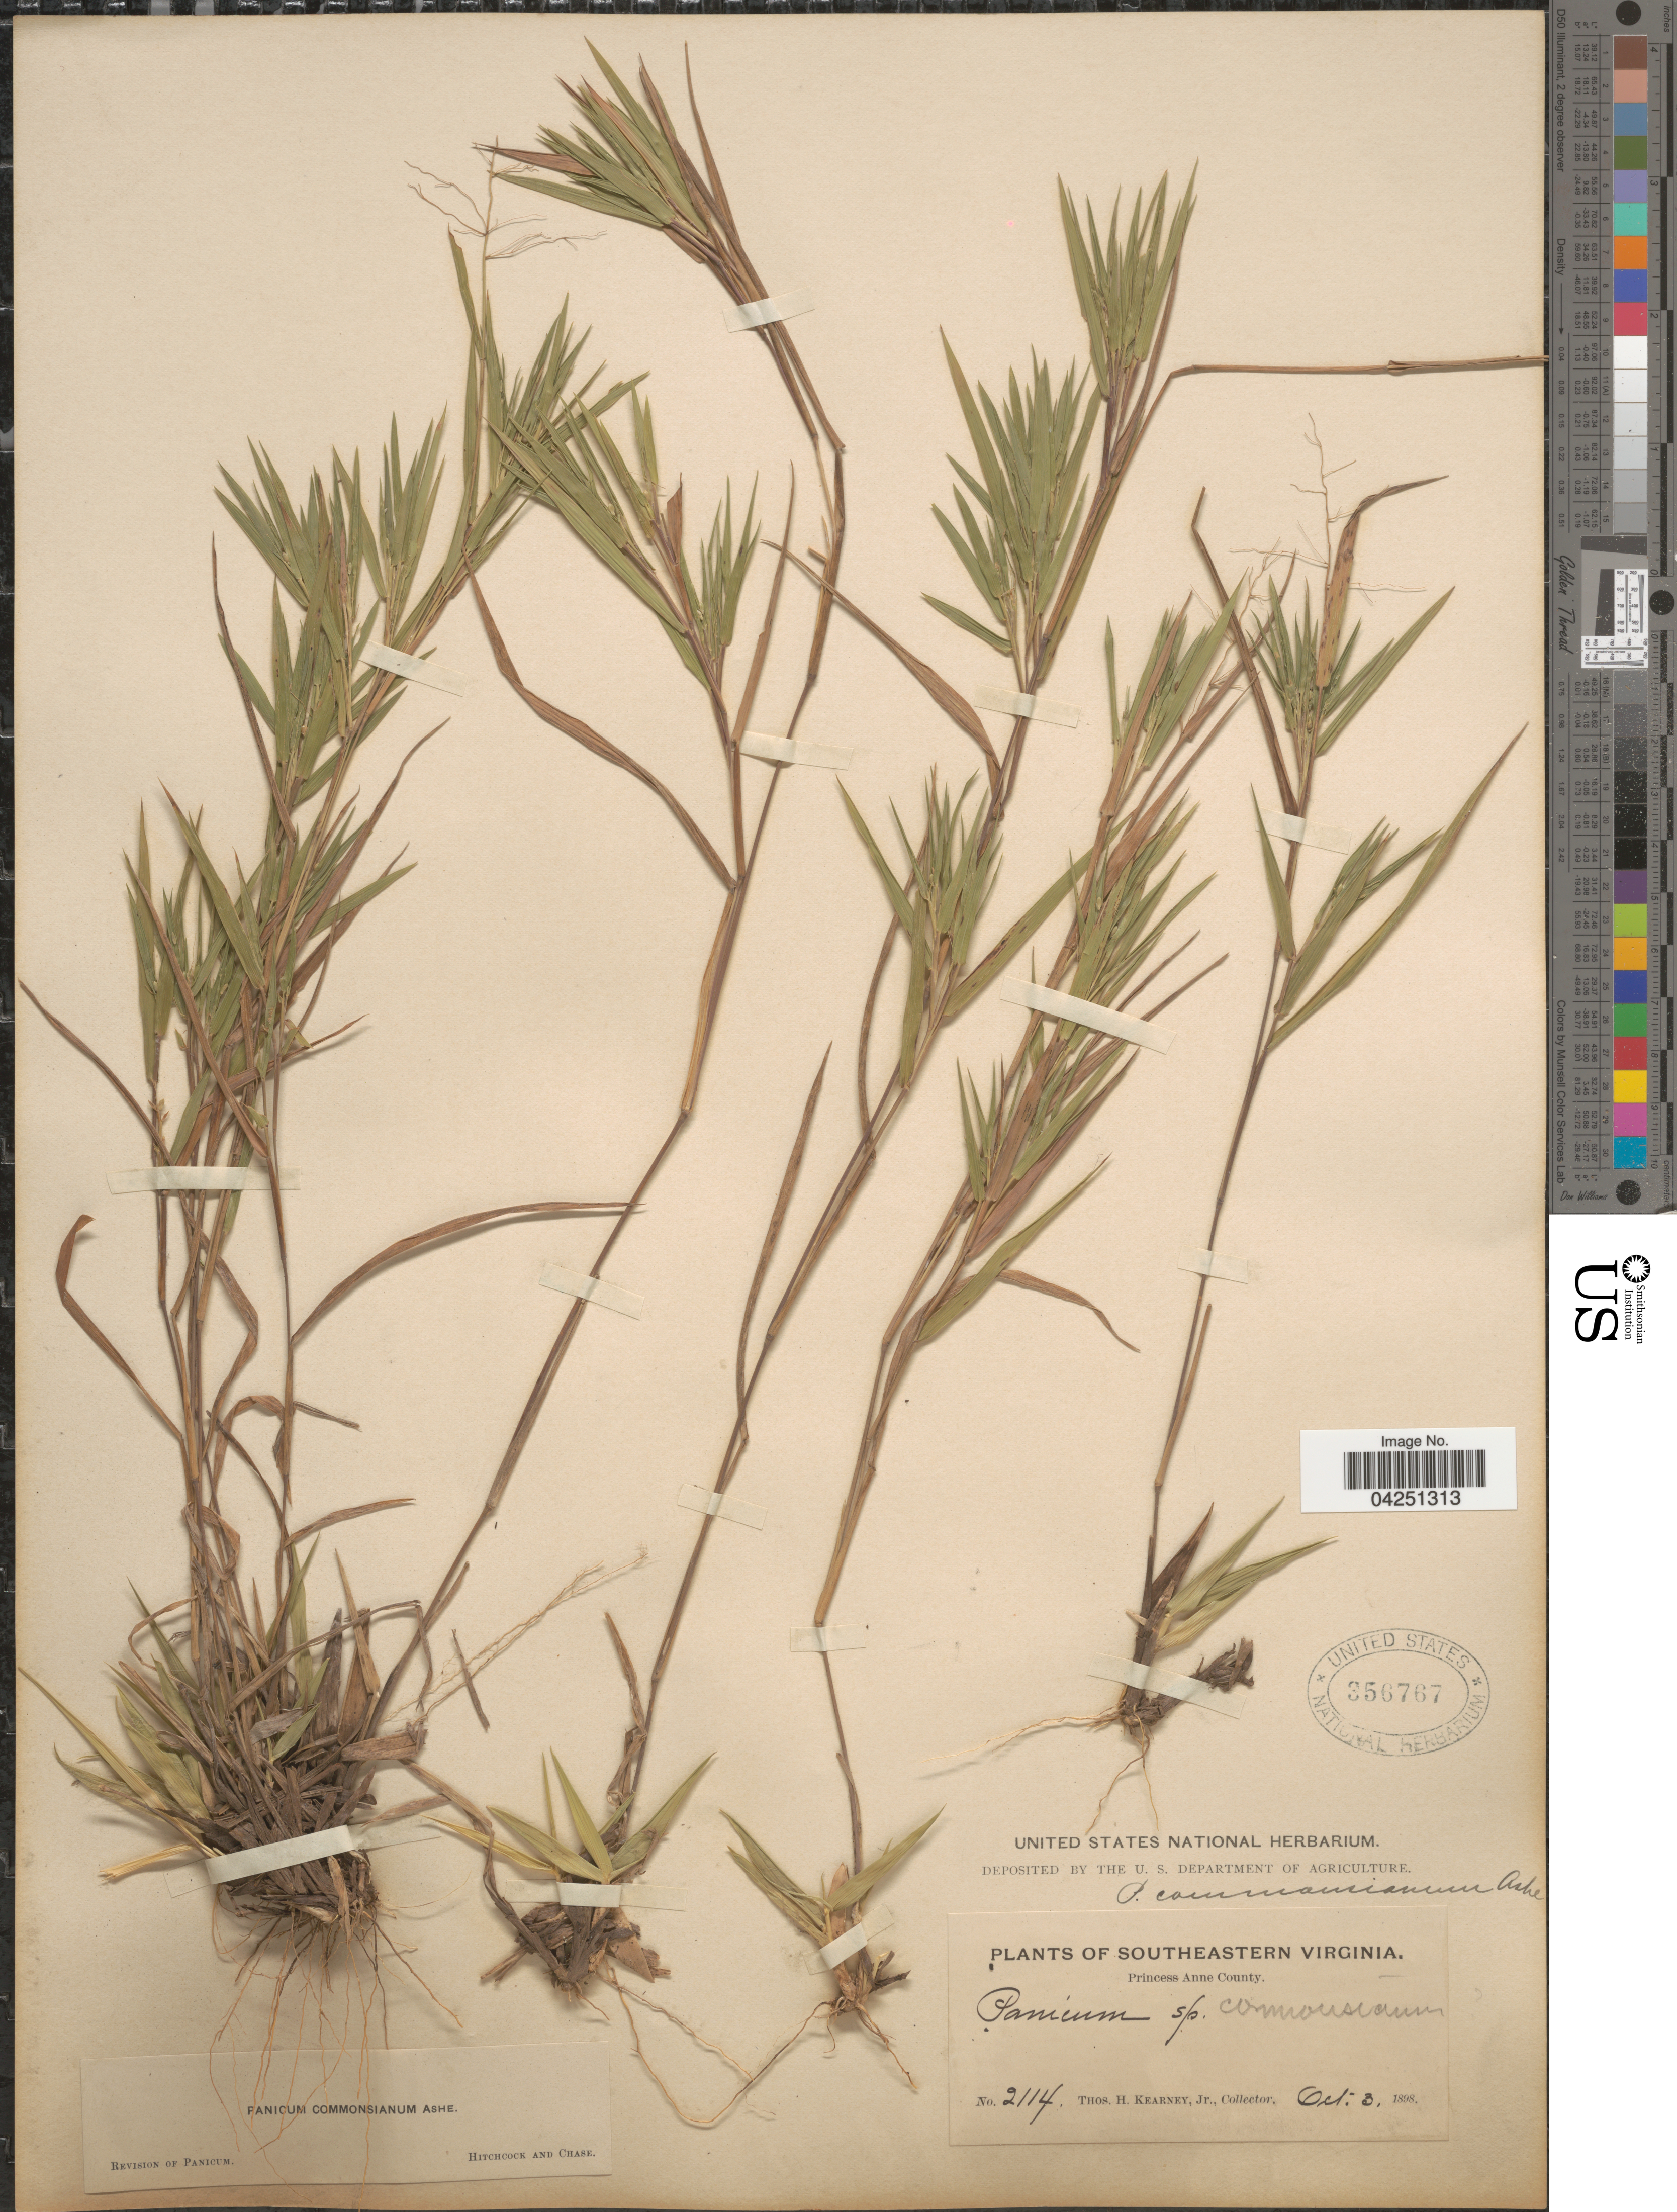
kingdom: Plantae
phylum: Tracheophyta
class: Liliopsida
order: Poales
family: Poaceae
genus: Dichanthelium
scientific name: Dichanthelium acuminatum var. acuminatum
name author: (Sw.) Gould & C.A. Clark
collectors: T. H. Kearney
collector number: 2114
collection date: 1898-10-03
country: United States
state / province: Virginia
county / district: City of Virginia Beach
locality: Southeastern Virginia. Princess Anne County.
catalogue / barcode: US 356767